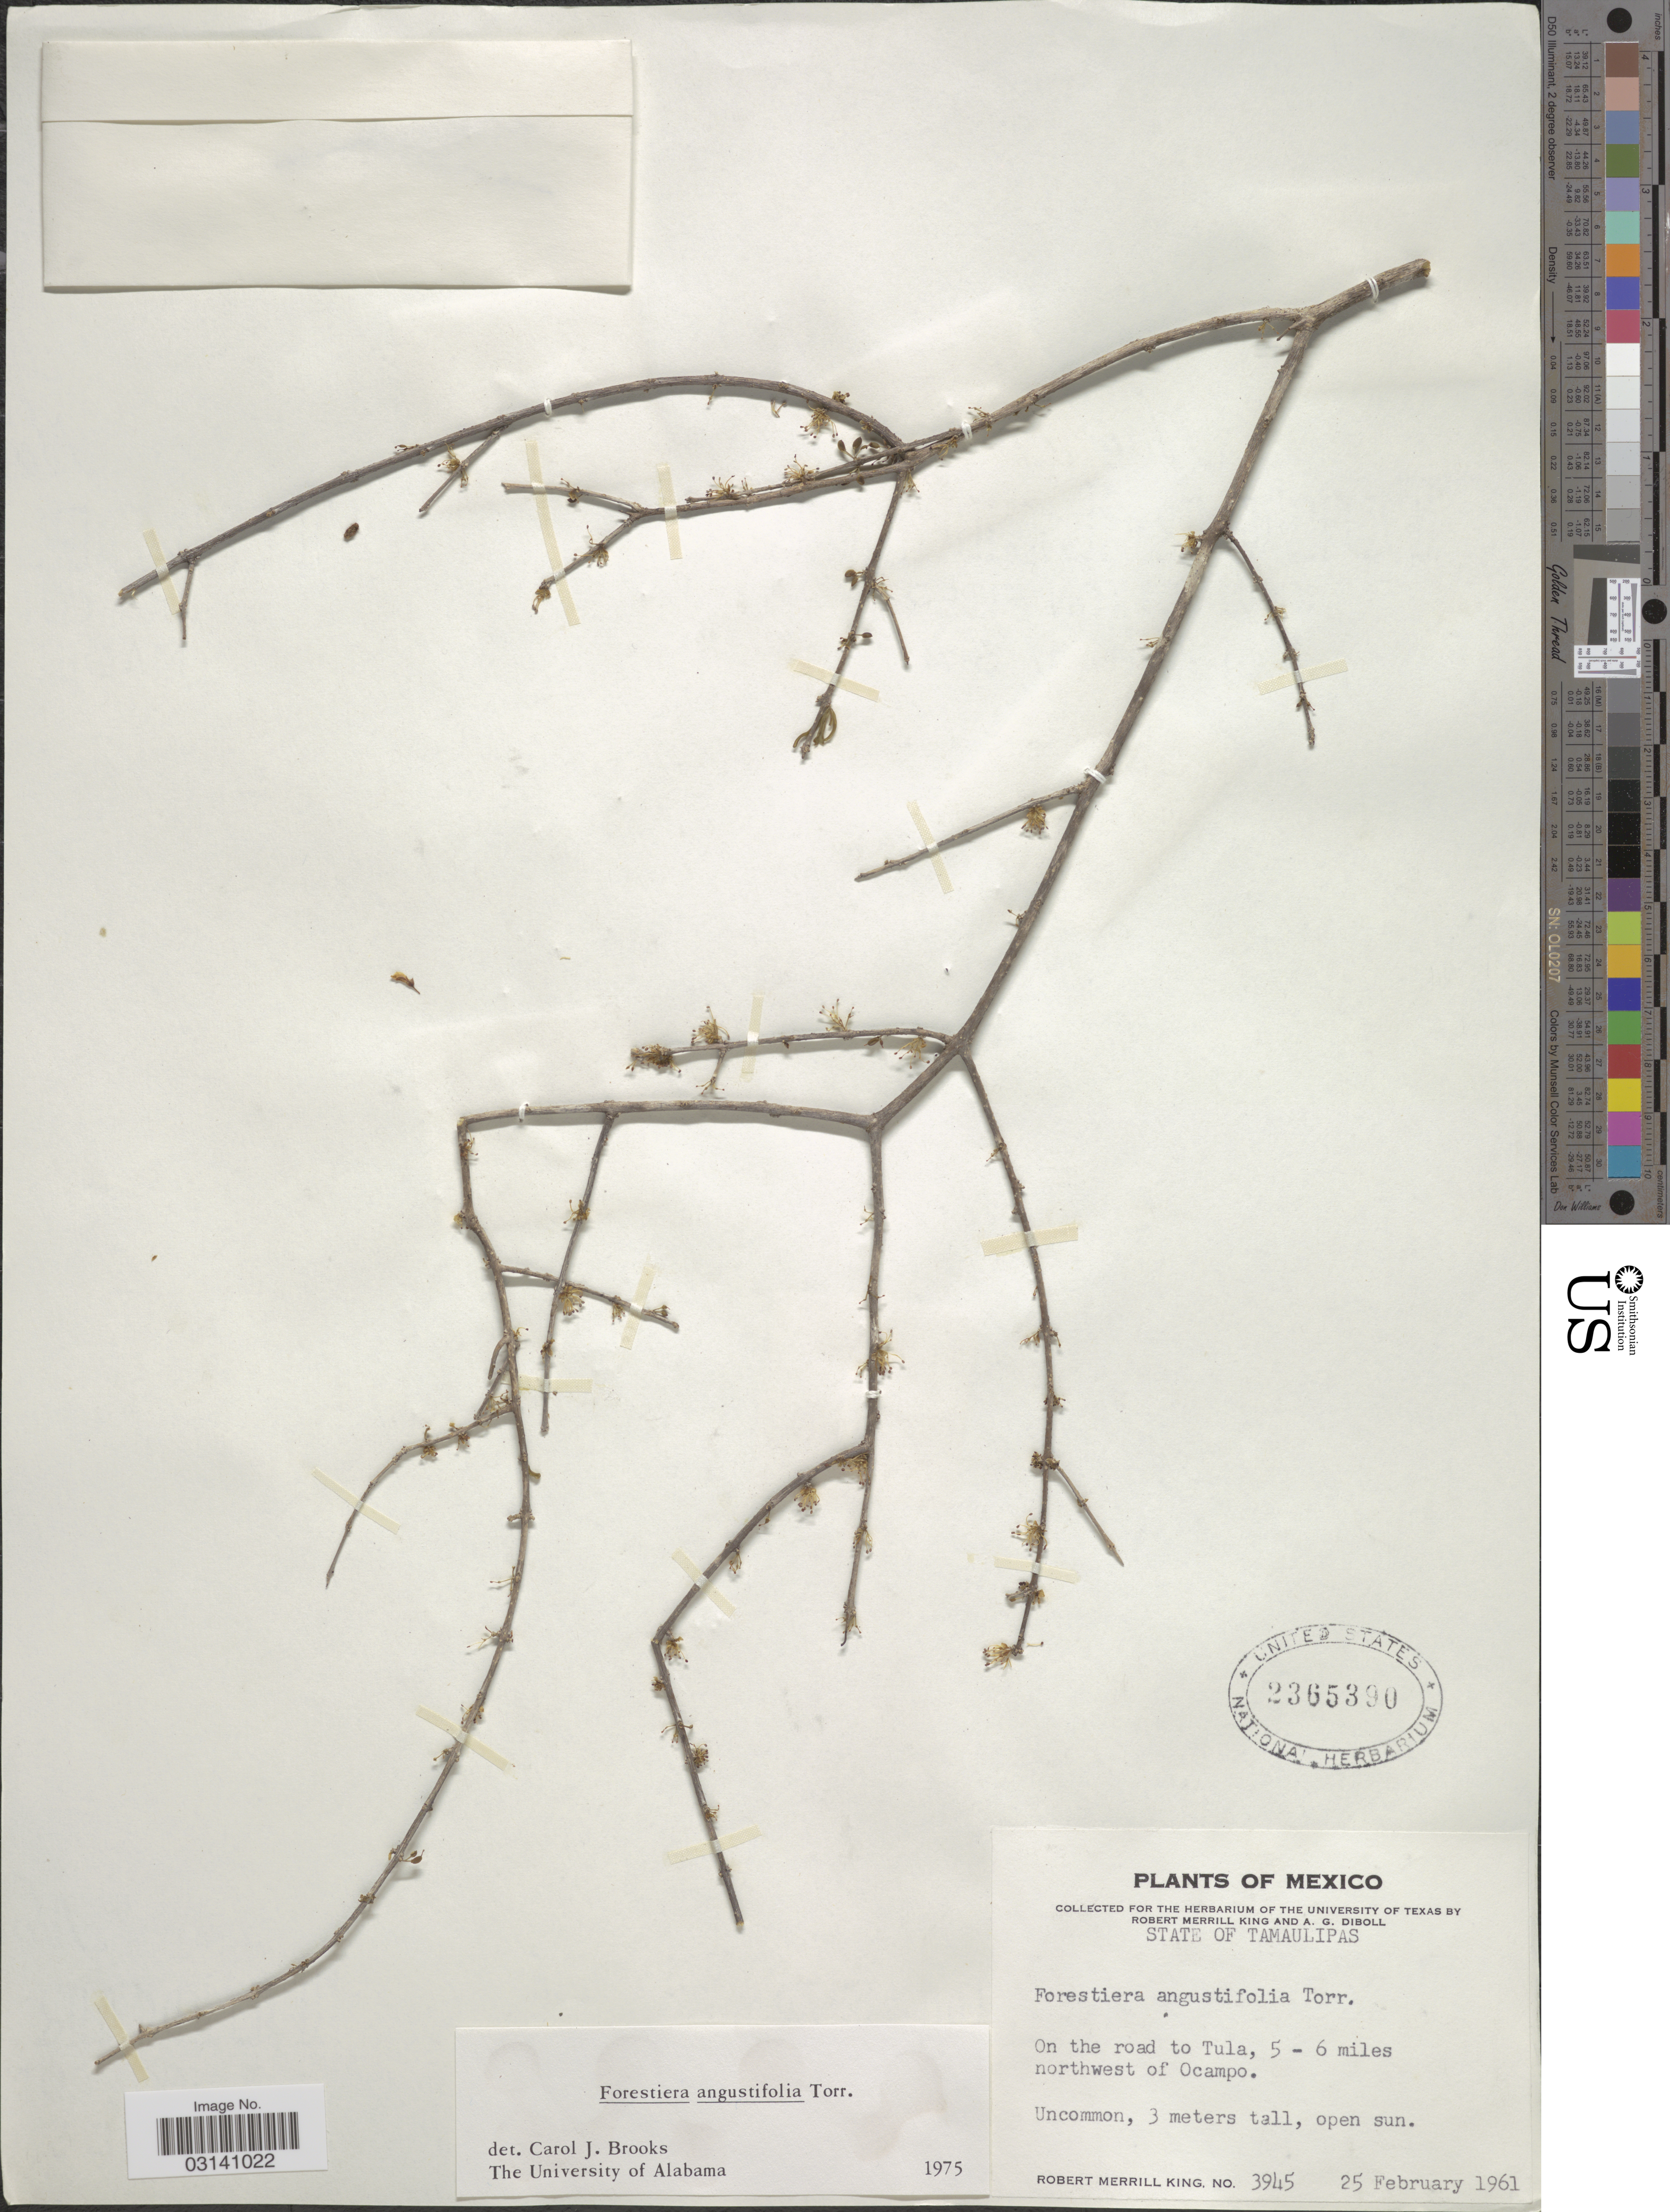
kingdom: Plantae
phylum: Tracheophyta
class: Magnoliopsida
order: Lamiales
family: Oleaceae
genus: Forestiera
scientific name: Forestiera angustifolia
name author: Torr.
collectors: R. M. King & A. Diboll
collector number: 3945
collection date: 1961-02-25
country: Mexico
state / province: Tamaulipas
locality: On the road to Tula, 5-6 miles northwest of Ocampo.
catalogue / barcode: US 2365390